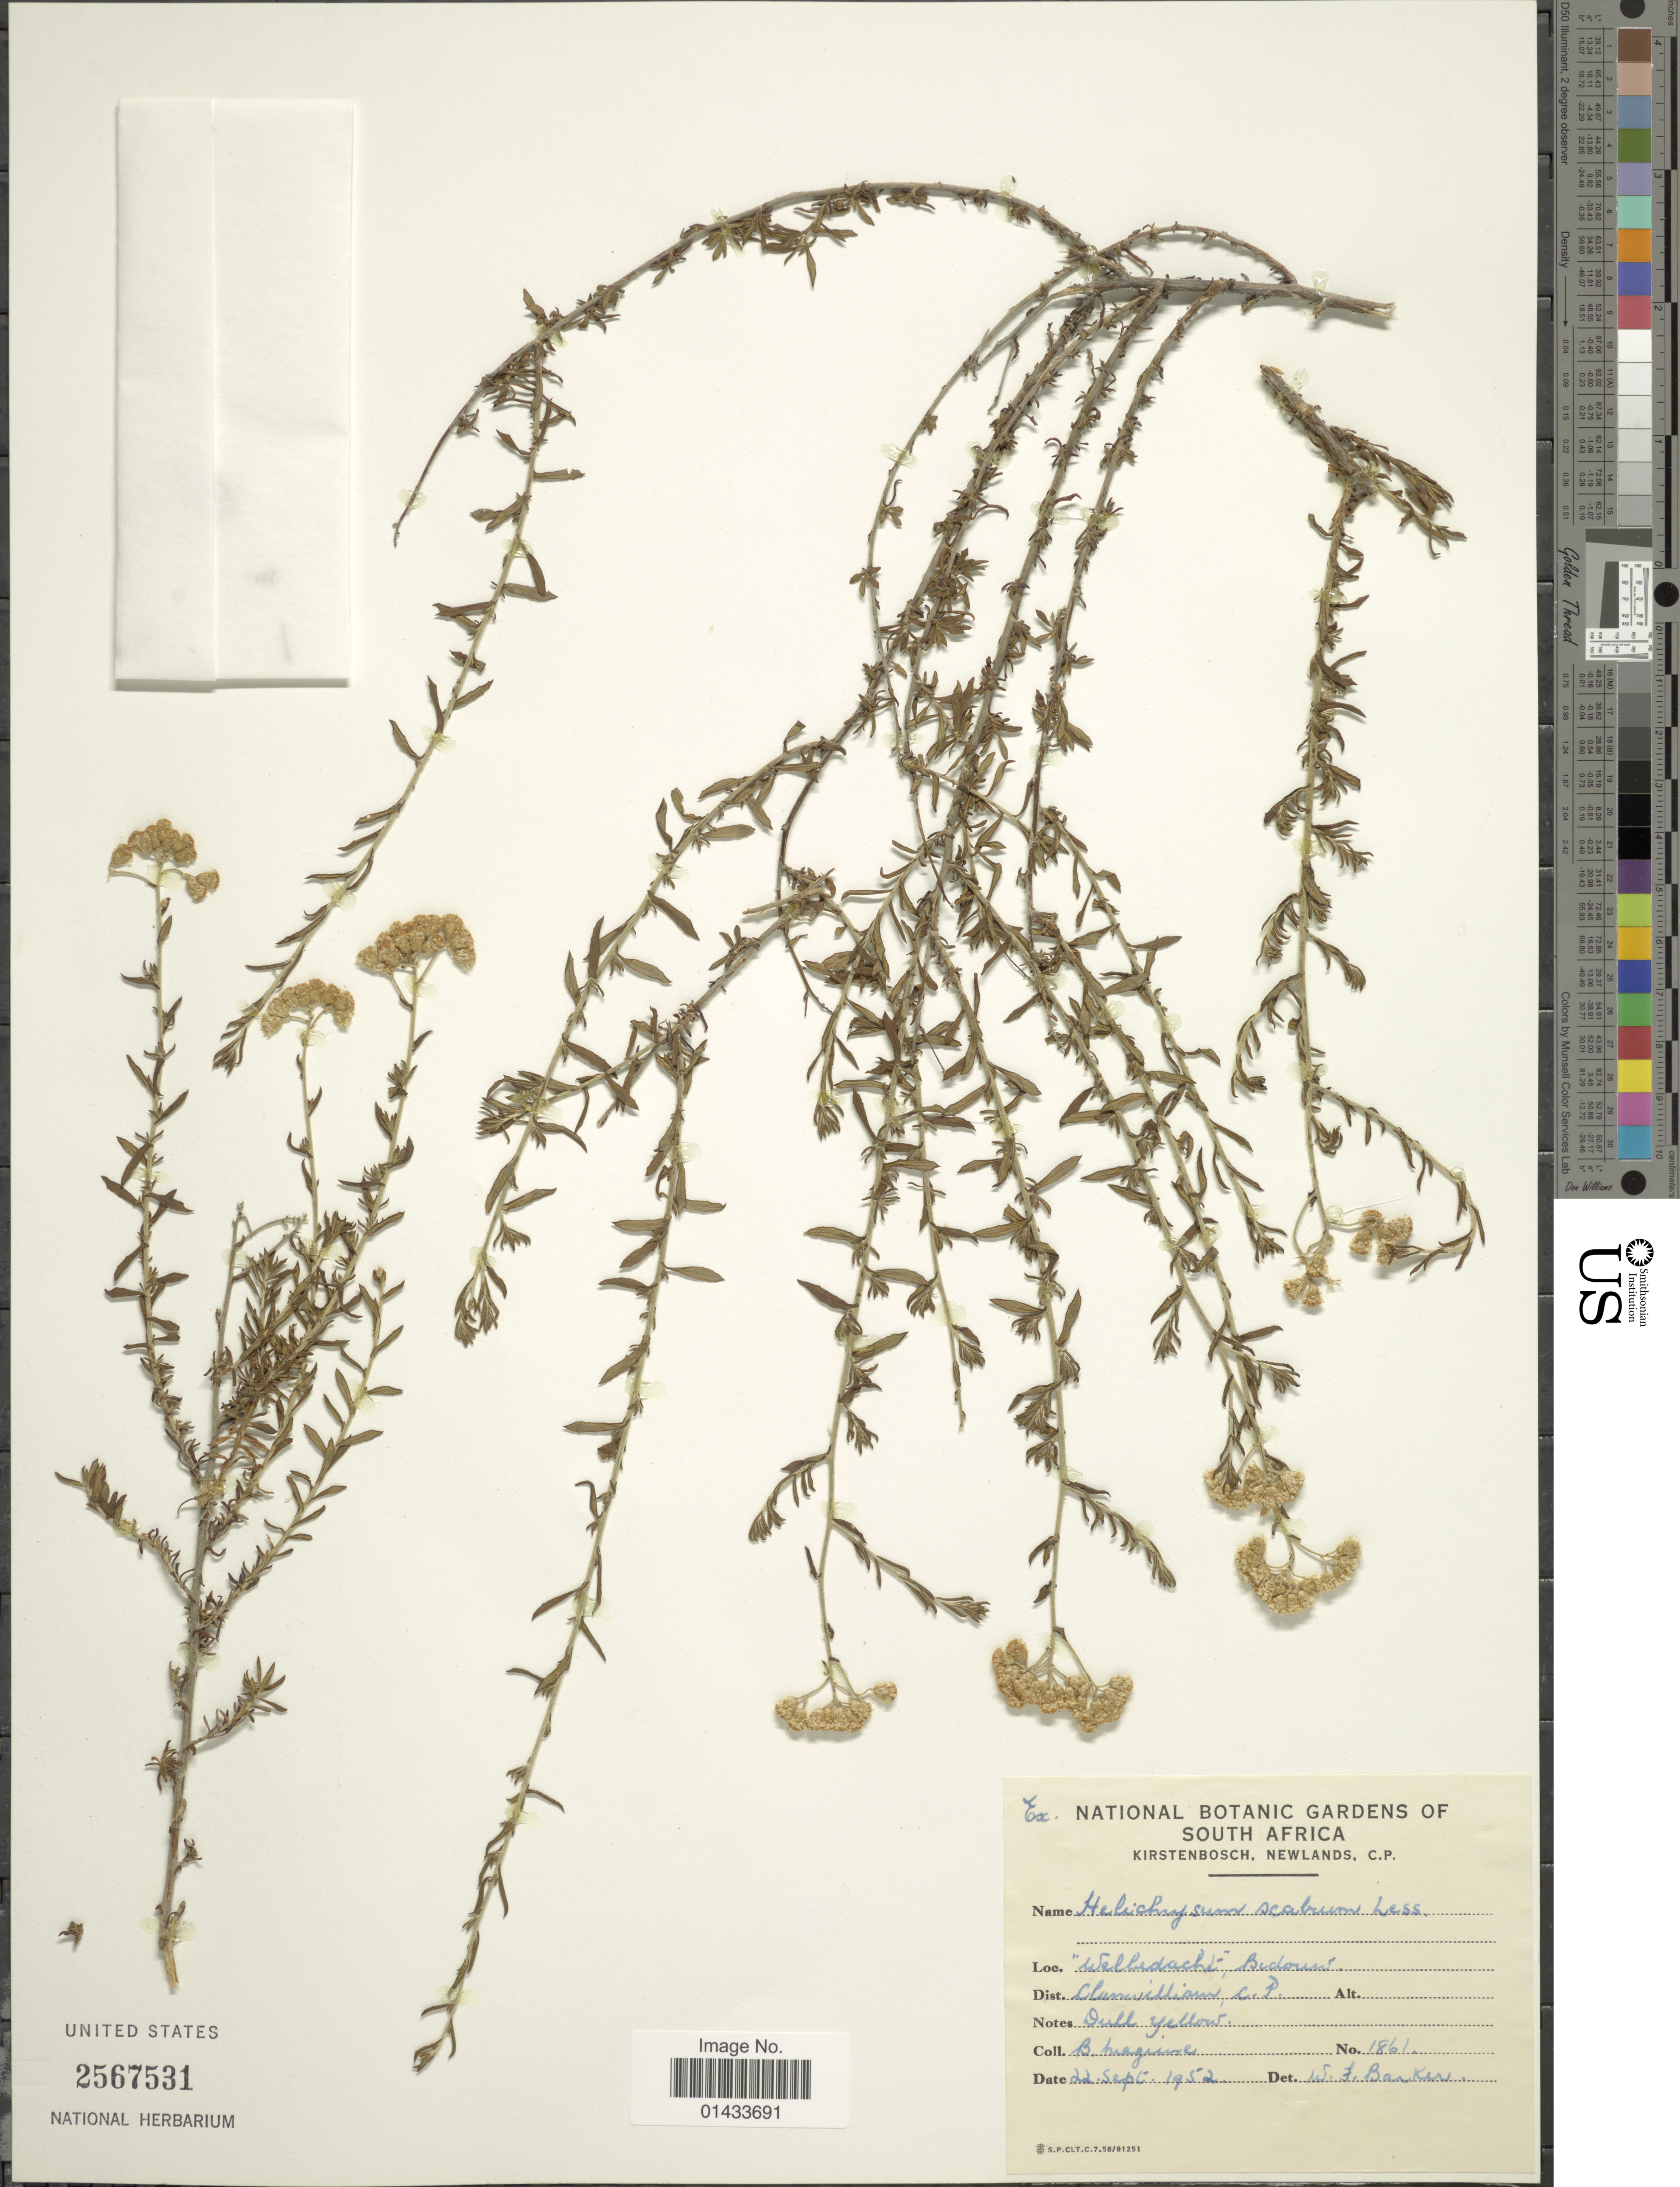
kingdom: Plantae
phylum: Tracheophyta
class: Magnoliopsida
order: Asterales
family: Asteraceae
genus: Helichrysum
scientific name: Helichrysum scabrum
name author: Less.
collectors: B. Maguire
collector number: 1861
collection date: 1952-09-22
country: South Africa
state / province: Western Cape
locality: "Welbedacht" Bidouw, Clanwilliam, C. P.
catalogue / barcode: US 2567531